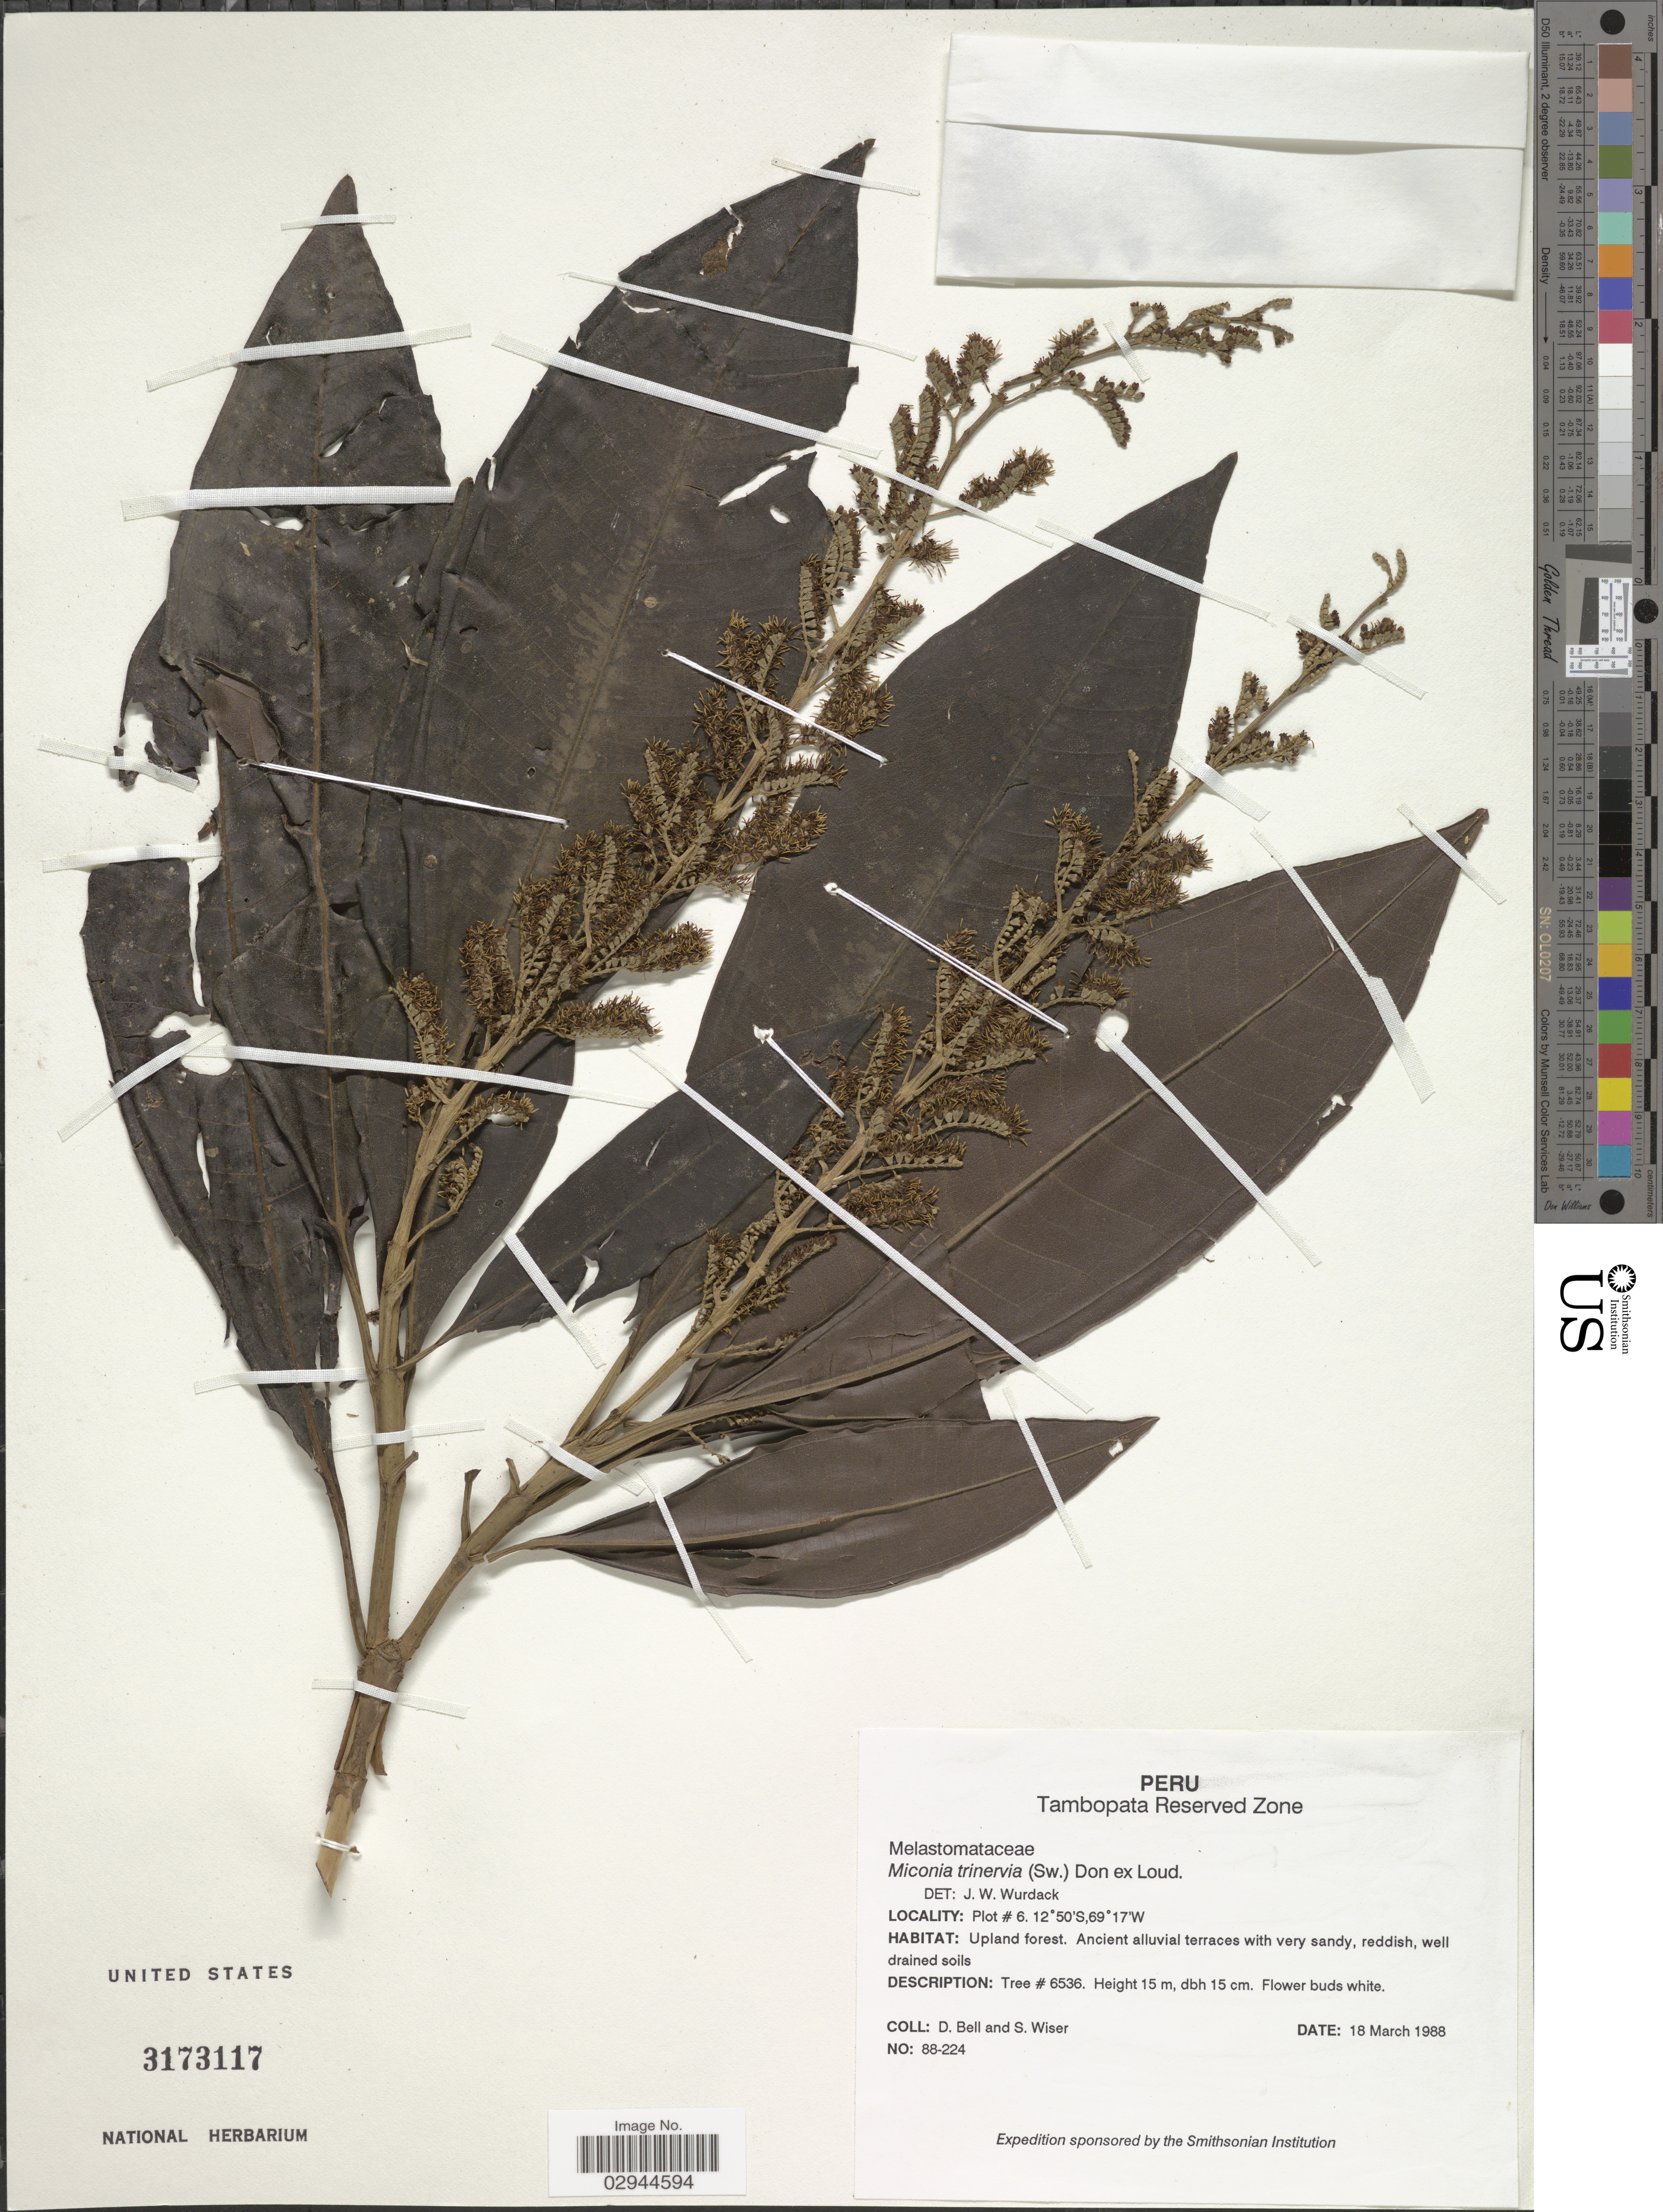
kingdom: Plantae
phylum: Tracheophyta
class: Magnoliopsida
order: Myrtales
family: Melastomataceae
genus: Miconia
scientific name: Miconia trinervia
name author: (Sw.) D. Don ex Loudon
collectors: D. A. Bell & S. Wiser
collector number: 88-224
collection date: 1988-03-18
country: Peru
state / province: Madre de Dios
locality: Tambopata Reserved Zone.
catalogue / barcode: US 3173117